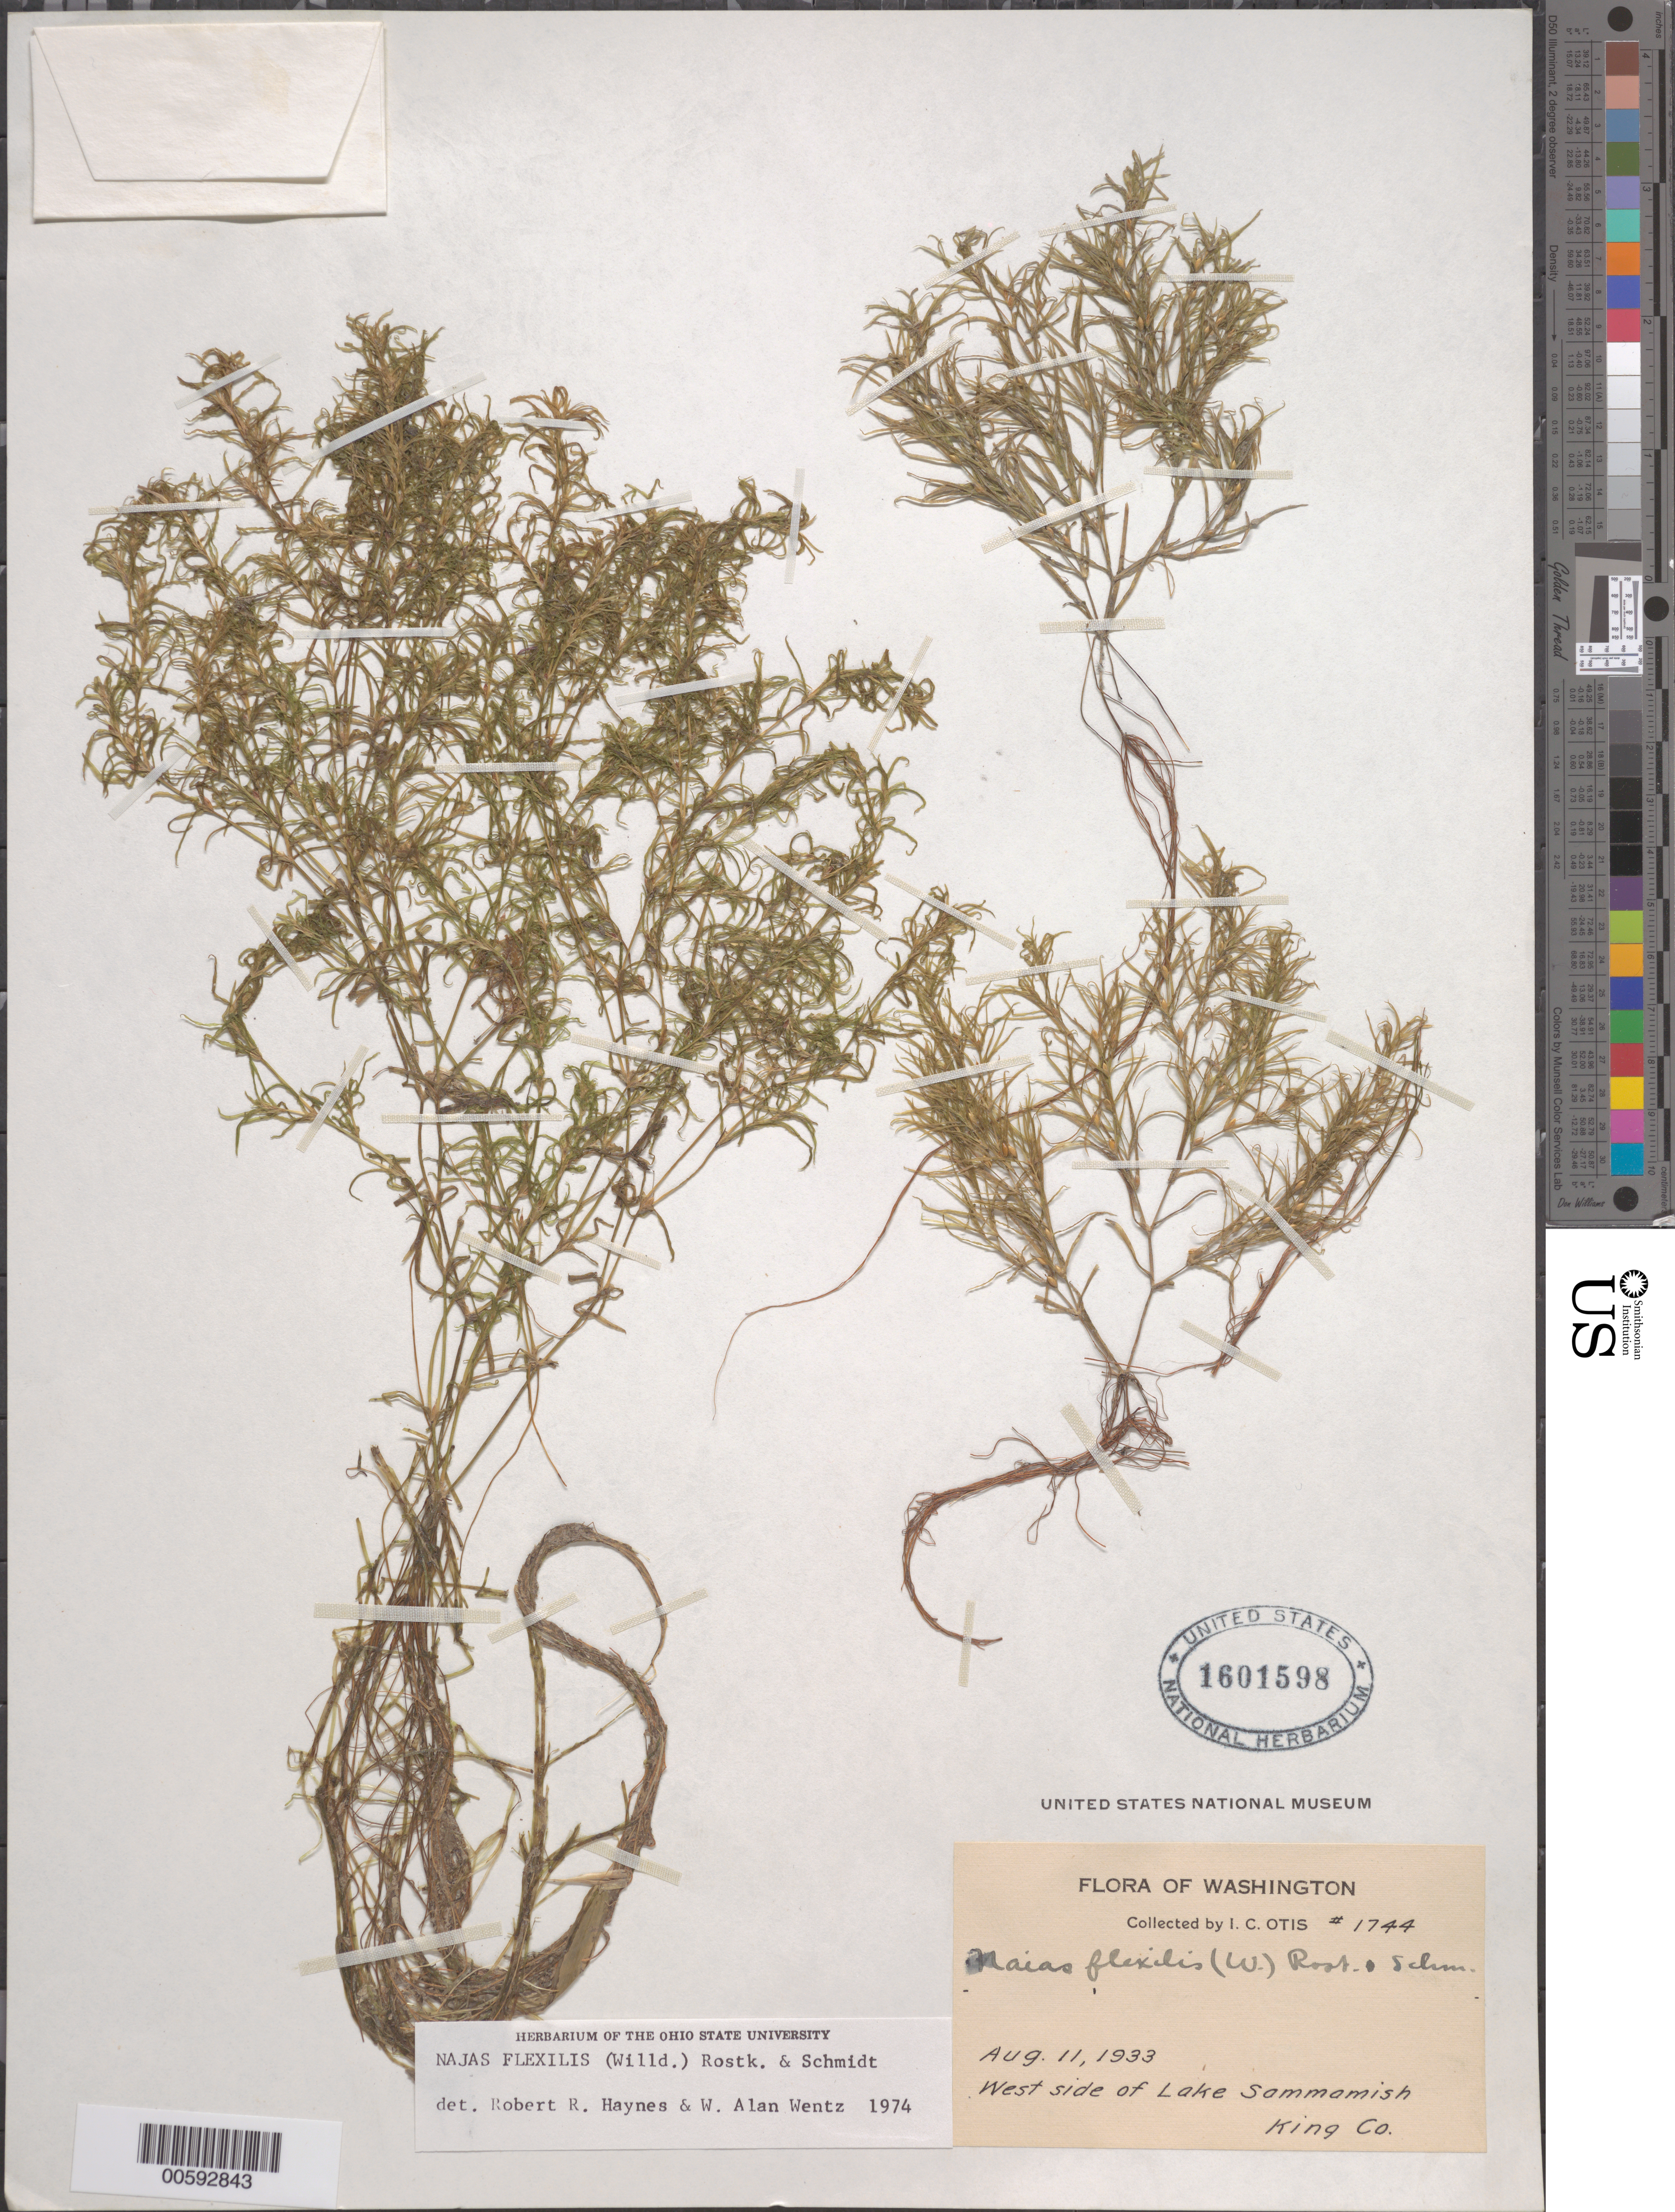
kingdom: Plantae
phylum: Tracheophyta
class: Liliopsida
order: Alismatales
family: Hydrocharitaceae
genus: Najas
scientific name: Najas flexilis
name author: (Willd.) Rostk. & Schmidt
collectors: I. Otis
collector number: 1744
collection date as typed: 11 Aug 1933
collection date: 1933-08-11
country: United States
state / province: Washington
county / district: King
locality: Lake Sammamish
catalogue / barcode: US 1601598